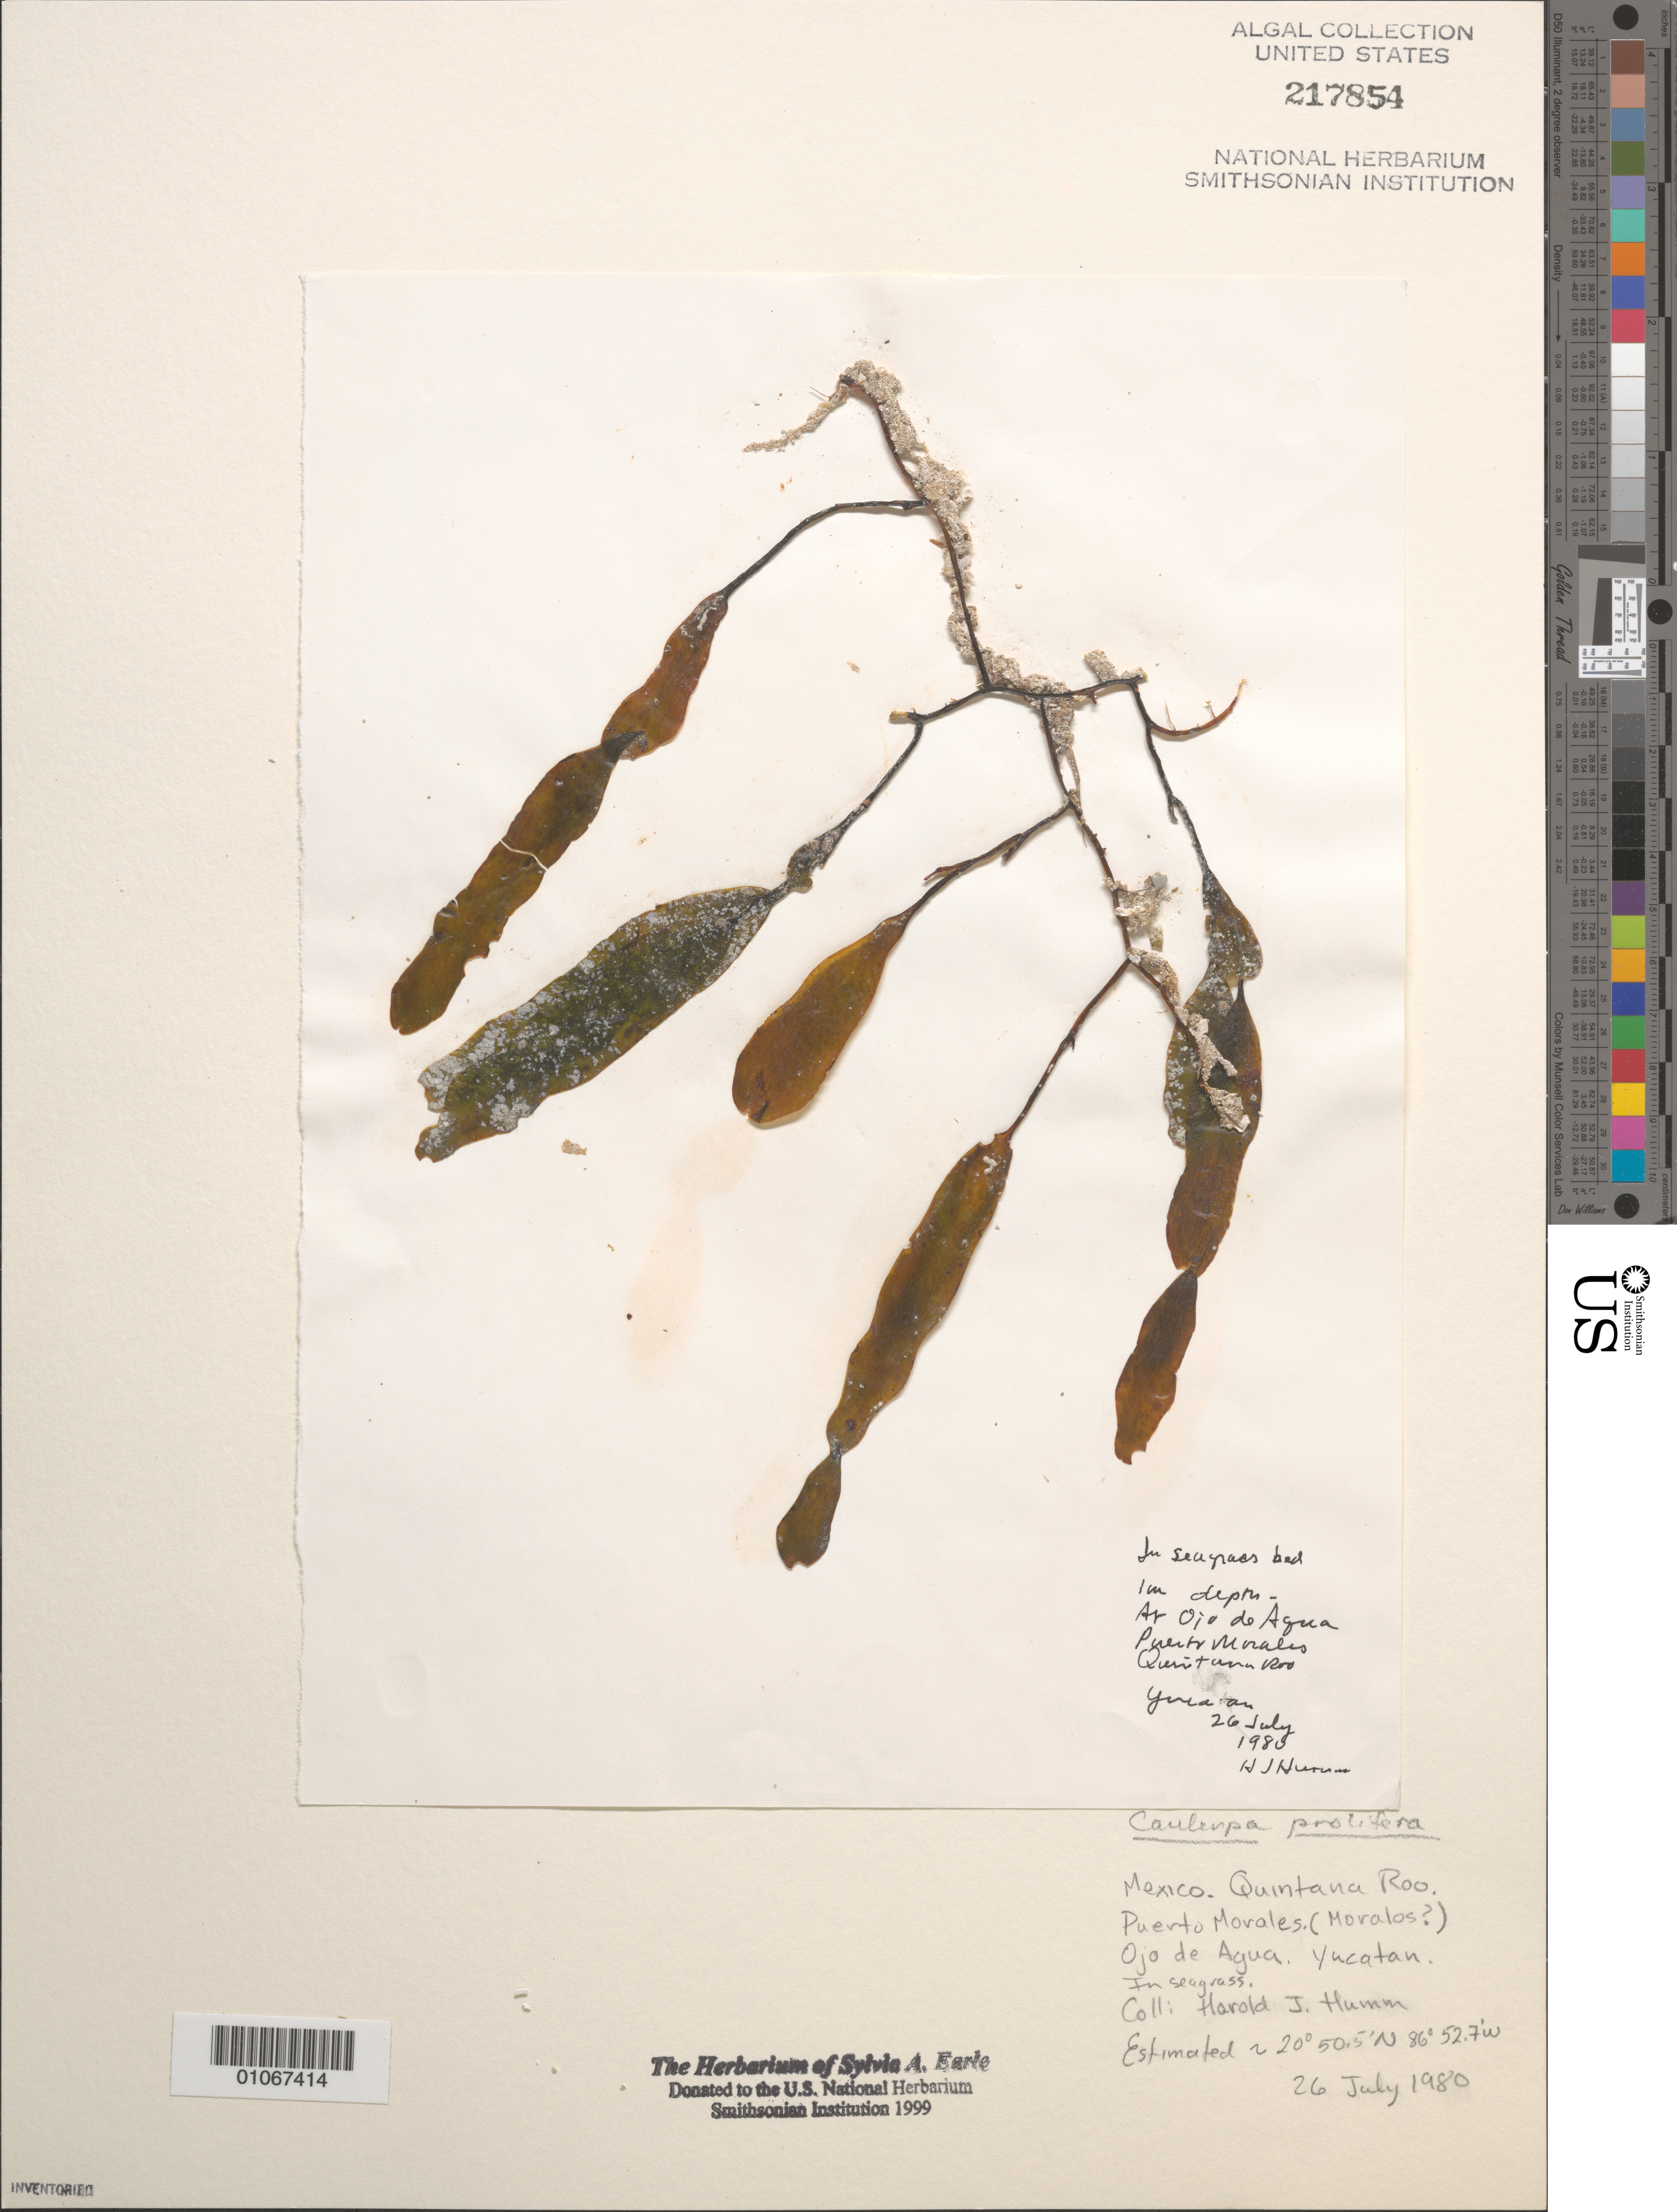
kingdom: Plantae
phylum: Chlorophyta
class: Ulvophyceae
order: Bryopsidales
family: Caulerpaceae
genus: Caulerpa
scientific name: Caulerpa prolifera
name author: (Forssk.) J.V.Lamouroux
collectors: H. J. Humm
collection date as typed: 26 Jul 1980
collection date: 1980-07-26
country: Mexico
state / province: Quintana Roo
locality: Puerto Morales, Ojo de Agua, Yucatan Peninsula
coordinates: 20 50.5'N, 86 52.7'W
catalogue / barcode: US 217854